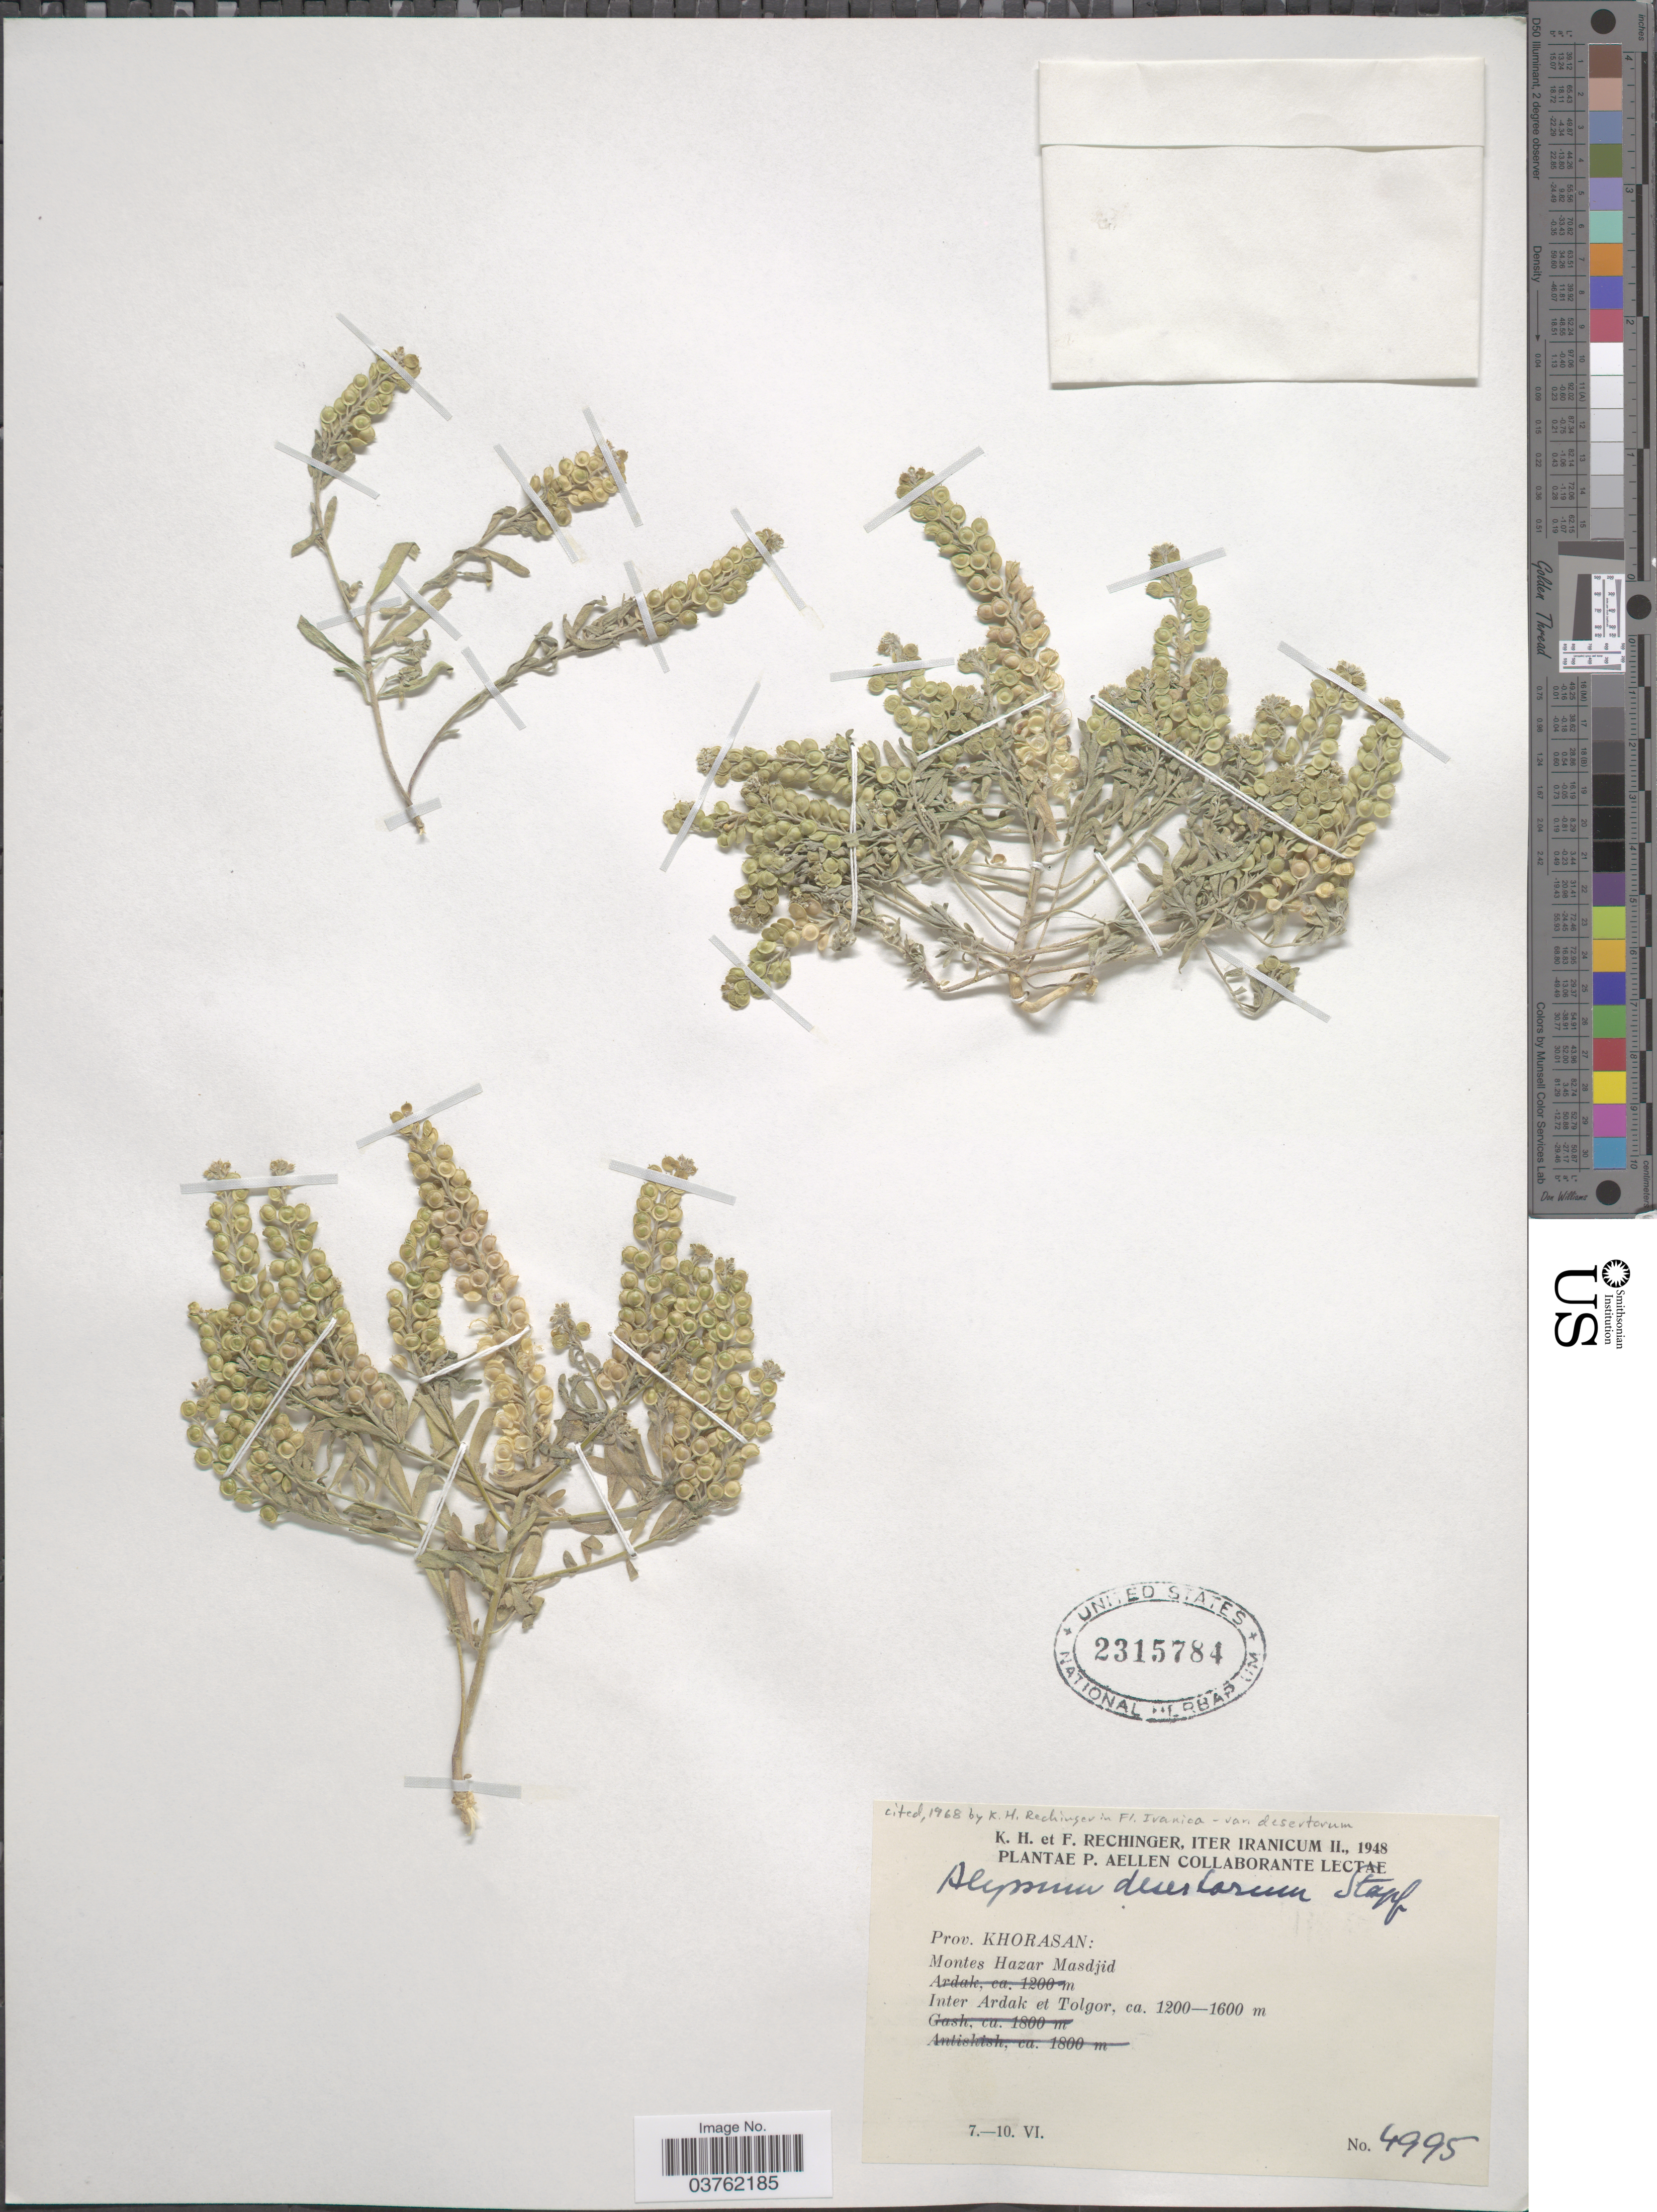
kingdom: Plantae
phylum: Tracheophyta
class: Magnoliopsida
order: Brassicales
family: Brassicaceae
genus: Alyssum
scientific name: Alyssum desertorum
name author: Stapf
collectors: K. H. Rechinger & F. Rechinger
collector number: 4995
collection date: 1948-06-07/1948-06-10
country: Iran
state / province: Khorasan [obsolete]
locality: Iter Iranicum II. Montes Hazar Masdjid. Inter Ardak et Tolgor.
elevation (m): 1200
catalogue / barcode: US 2315784